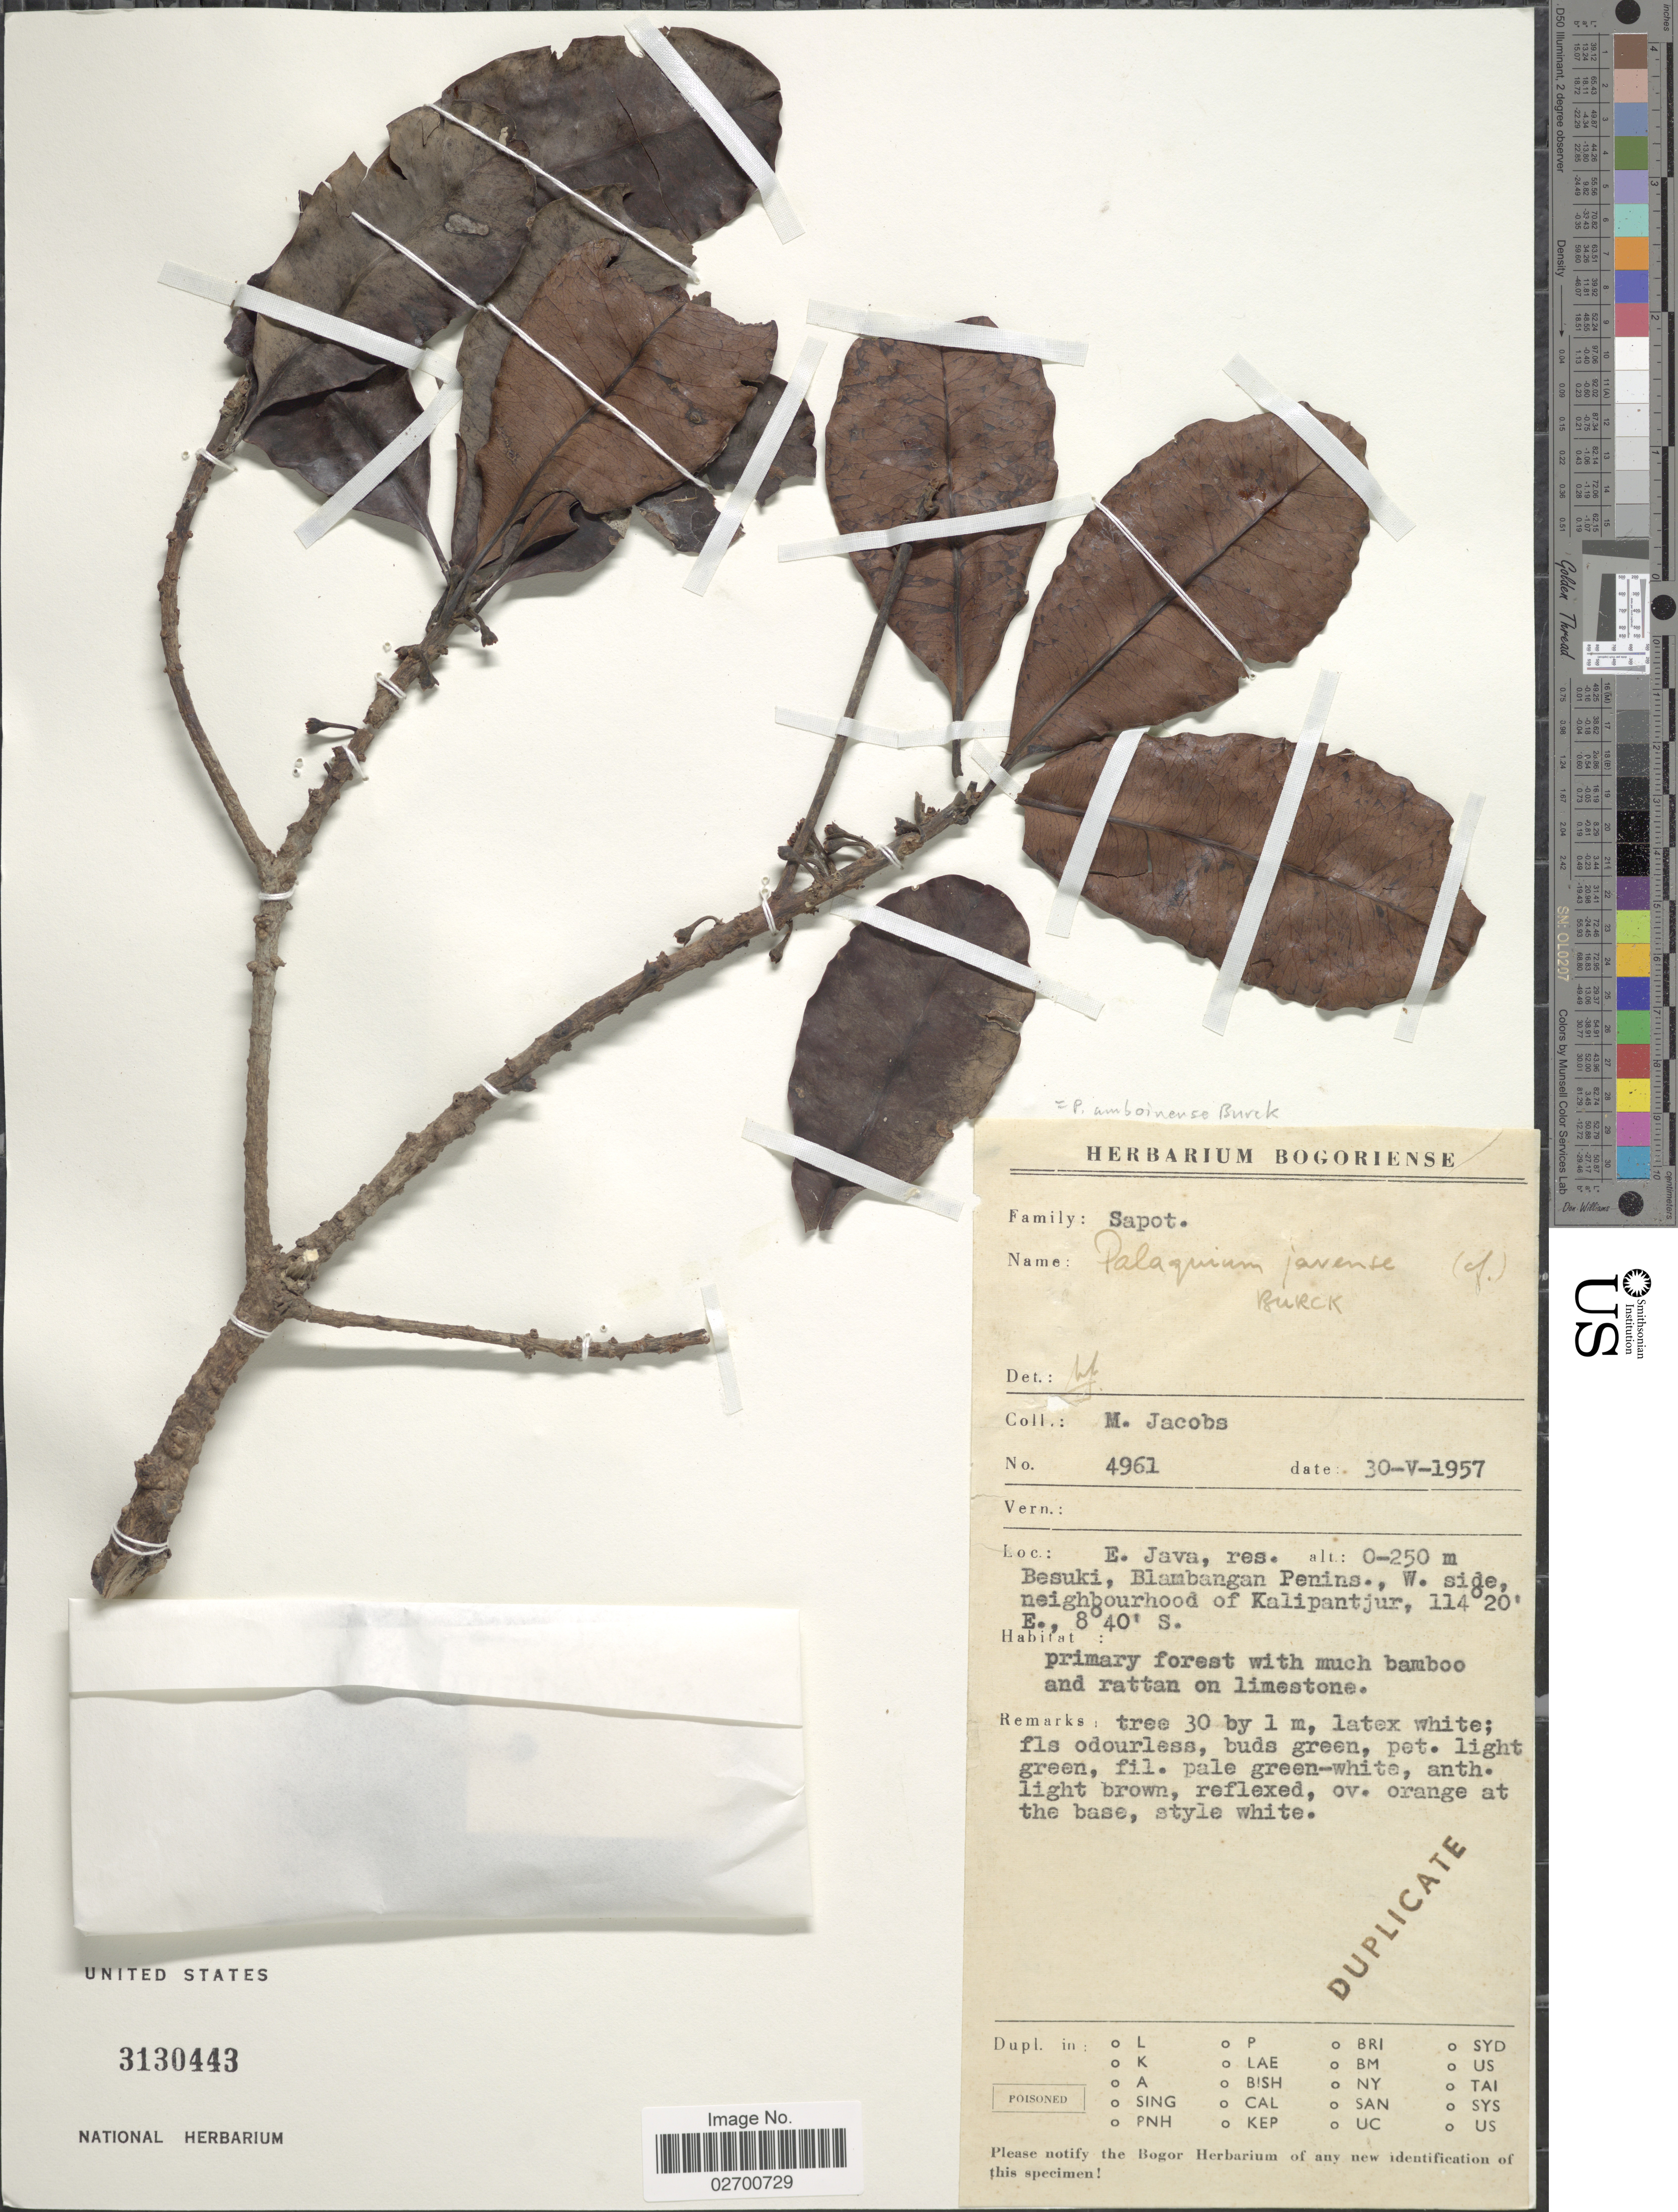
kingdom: Plantae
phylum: Tracheophyta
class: Magnoliopsida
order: Ericales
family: Sapotaceae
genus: Palaquium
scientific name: Palaquium amboinense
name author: Burck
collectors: M. Jacobs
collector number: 4961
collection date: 1957-05-30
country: Indonesia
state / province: Java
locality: E. Java. Res. Besuki, Blambangan Penins., W. side, neighbourhood of Kalipantjur.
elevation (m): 0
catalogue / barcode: US 3130443